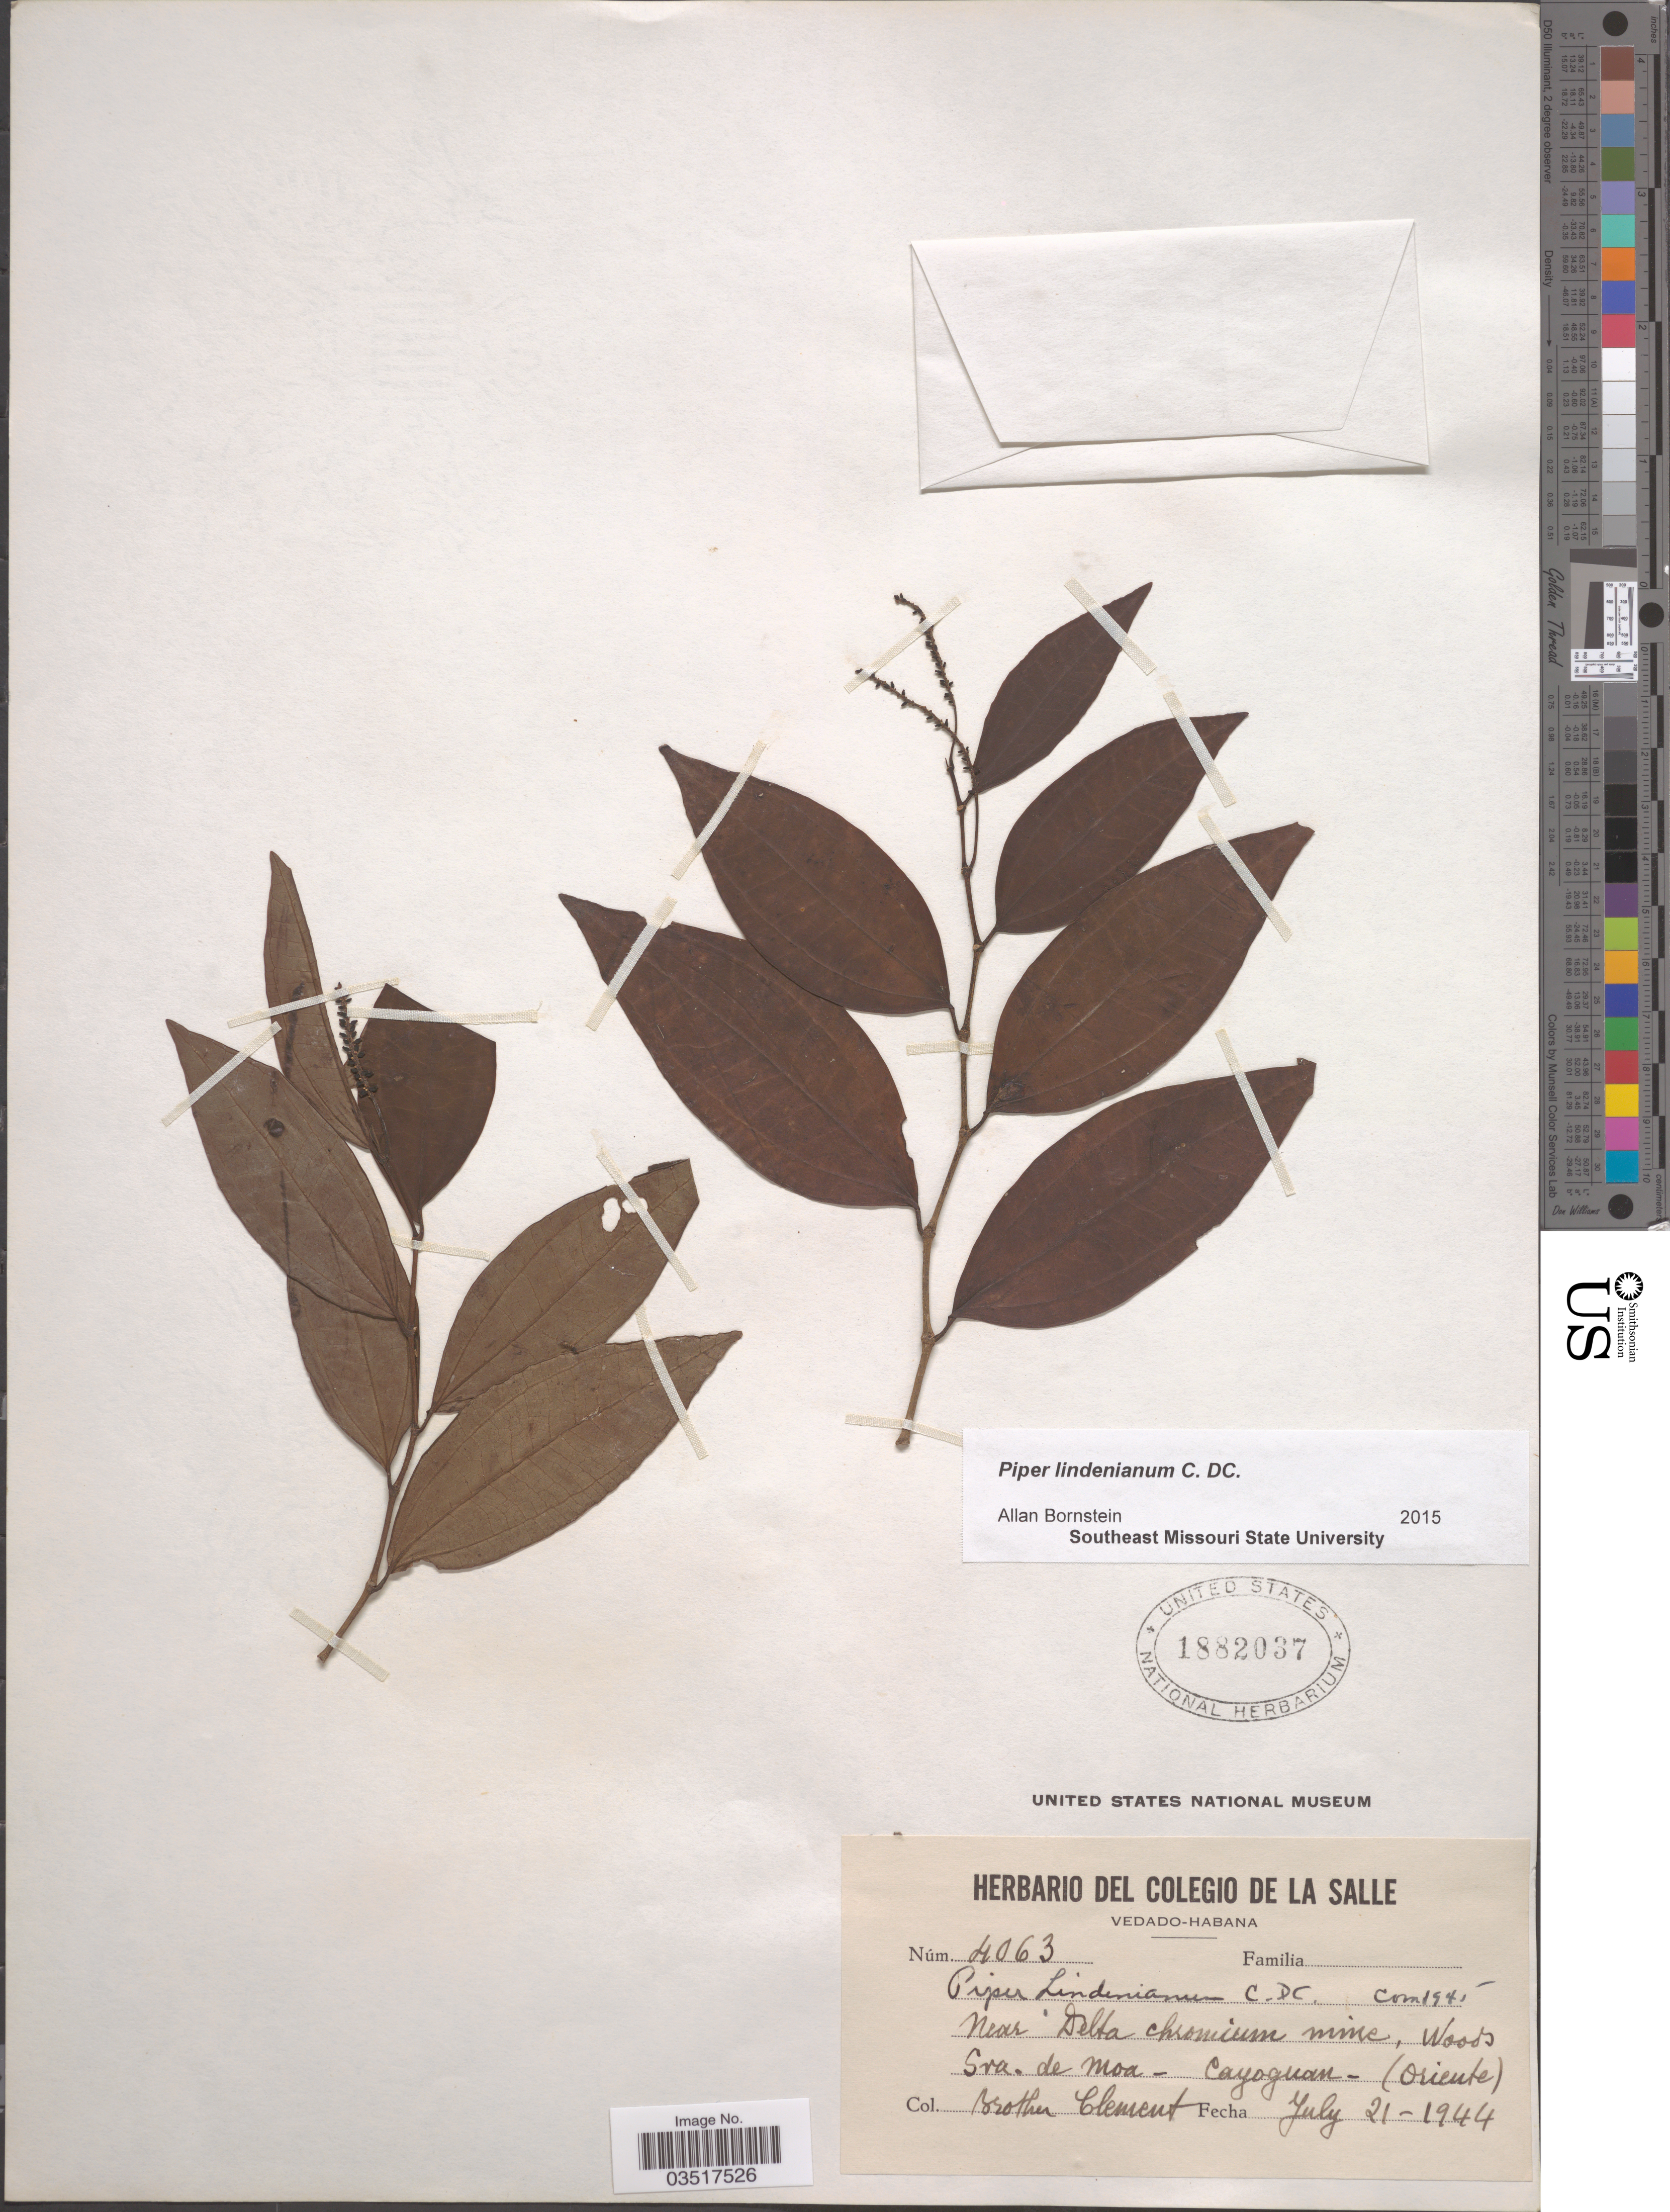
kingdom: Plantae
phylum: Tracheophyta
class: Magnoliopsida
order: Piperales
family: Piperaceae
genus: Piper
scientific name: Piper denianum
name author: C. DC.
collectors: B. Clement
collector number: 4063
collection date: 1944-07-21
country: Cuba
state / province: Oriente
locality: Near Delta chromium Mine, Woods Sra. de Moa - Cayoguan.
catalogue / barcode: US 1882037